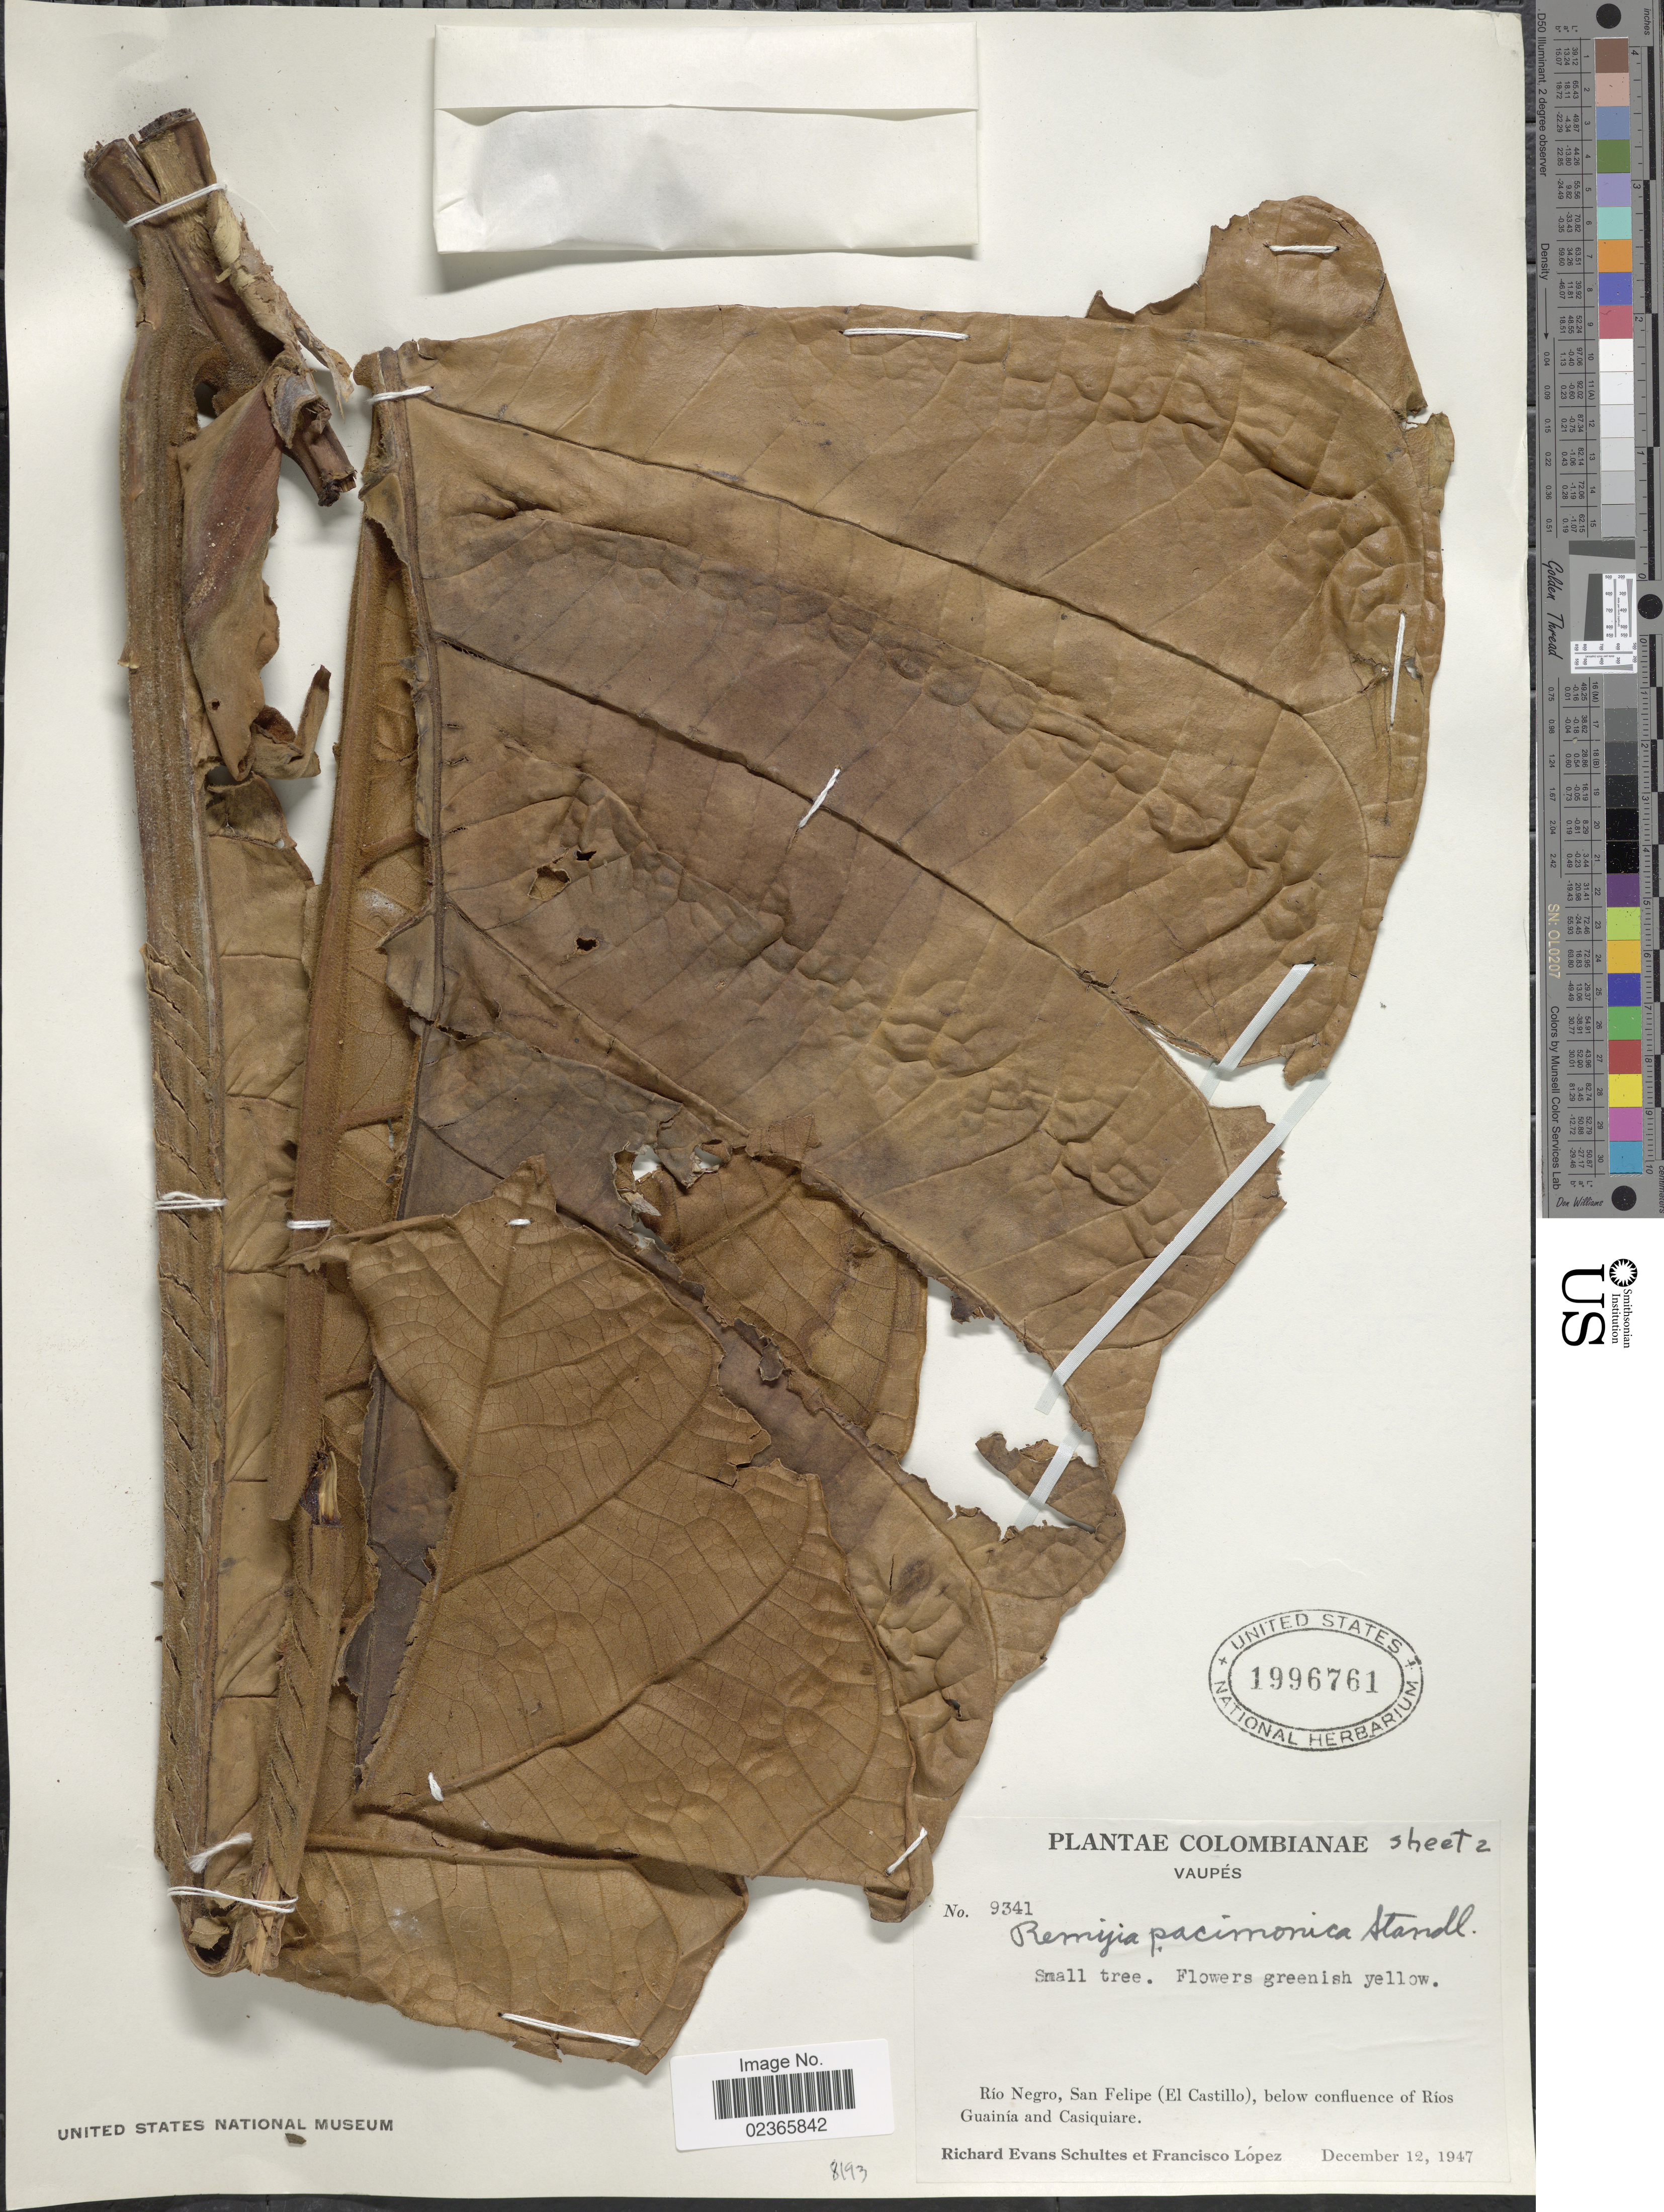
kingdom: Plantae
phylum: Tracheophyta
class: Magnoliopsida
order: Gentianales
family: Rubiaceae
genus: Remijia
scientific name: Remijia pacimonica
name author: Standl.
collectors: R. E. Schultes & F. Lopéz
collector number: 9341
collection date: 1947-12-12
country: Colombia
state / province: Vaupés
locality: Rio Negro, San Felipe (El Castillo), below confluence of Rios Guainia and Casiquiare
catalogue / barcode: US 1996761